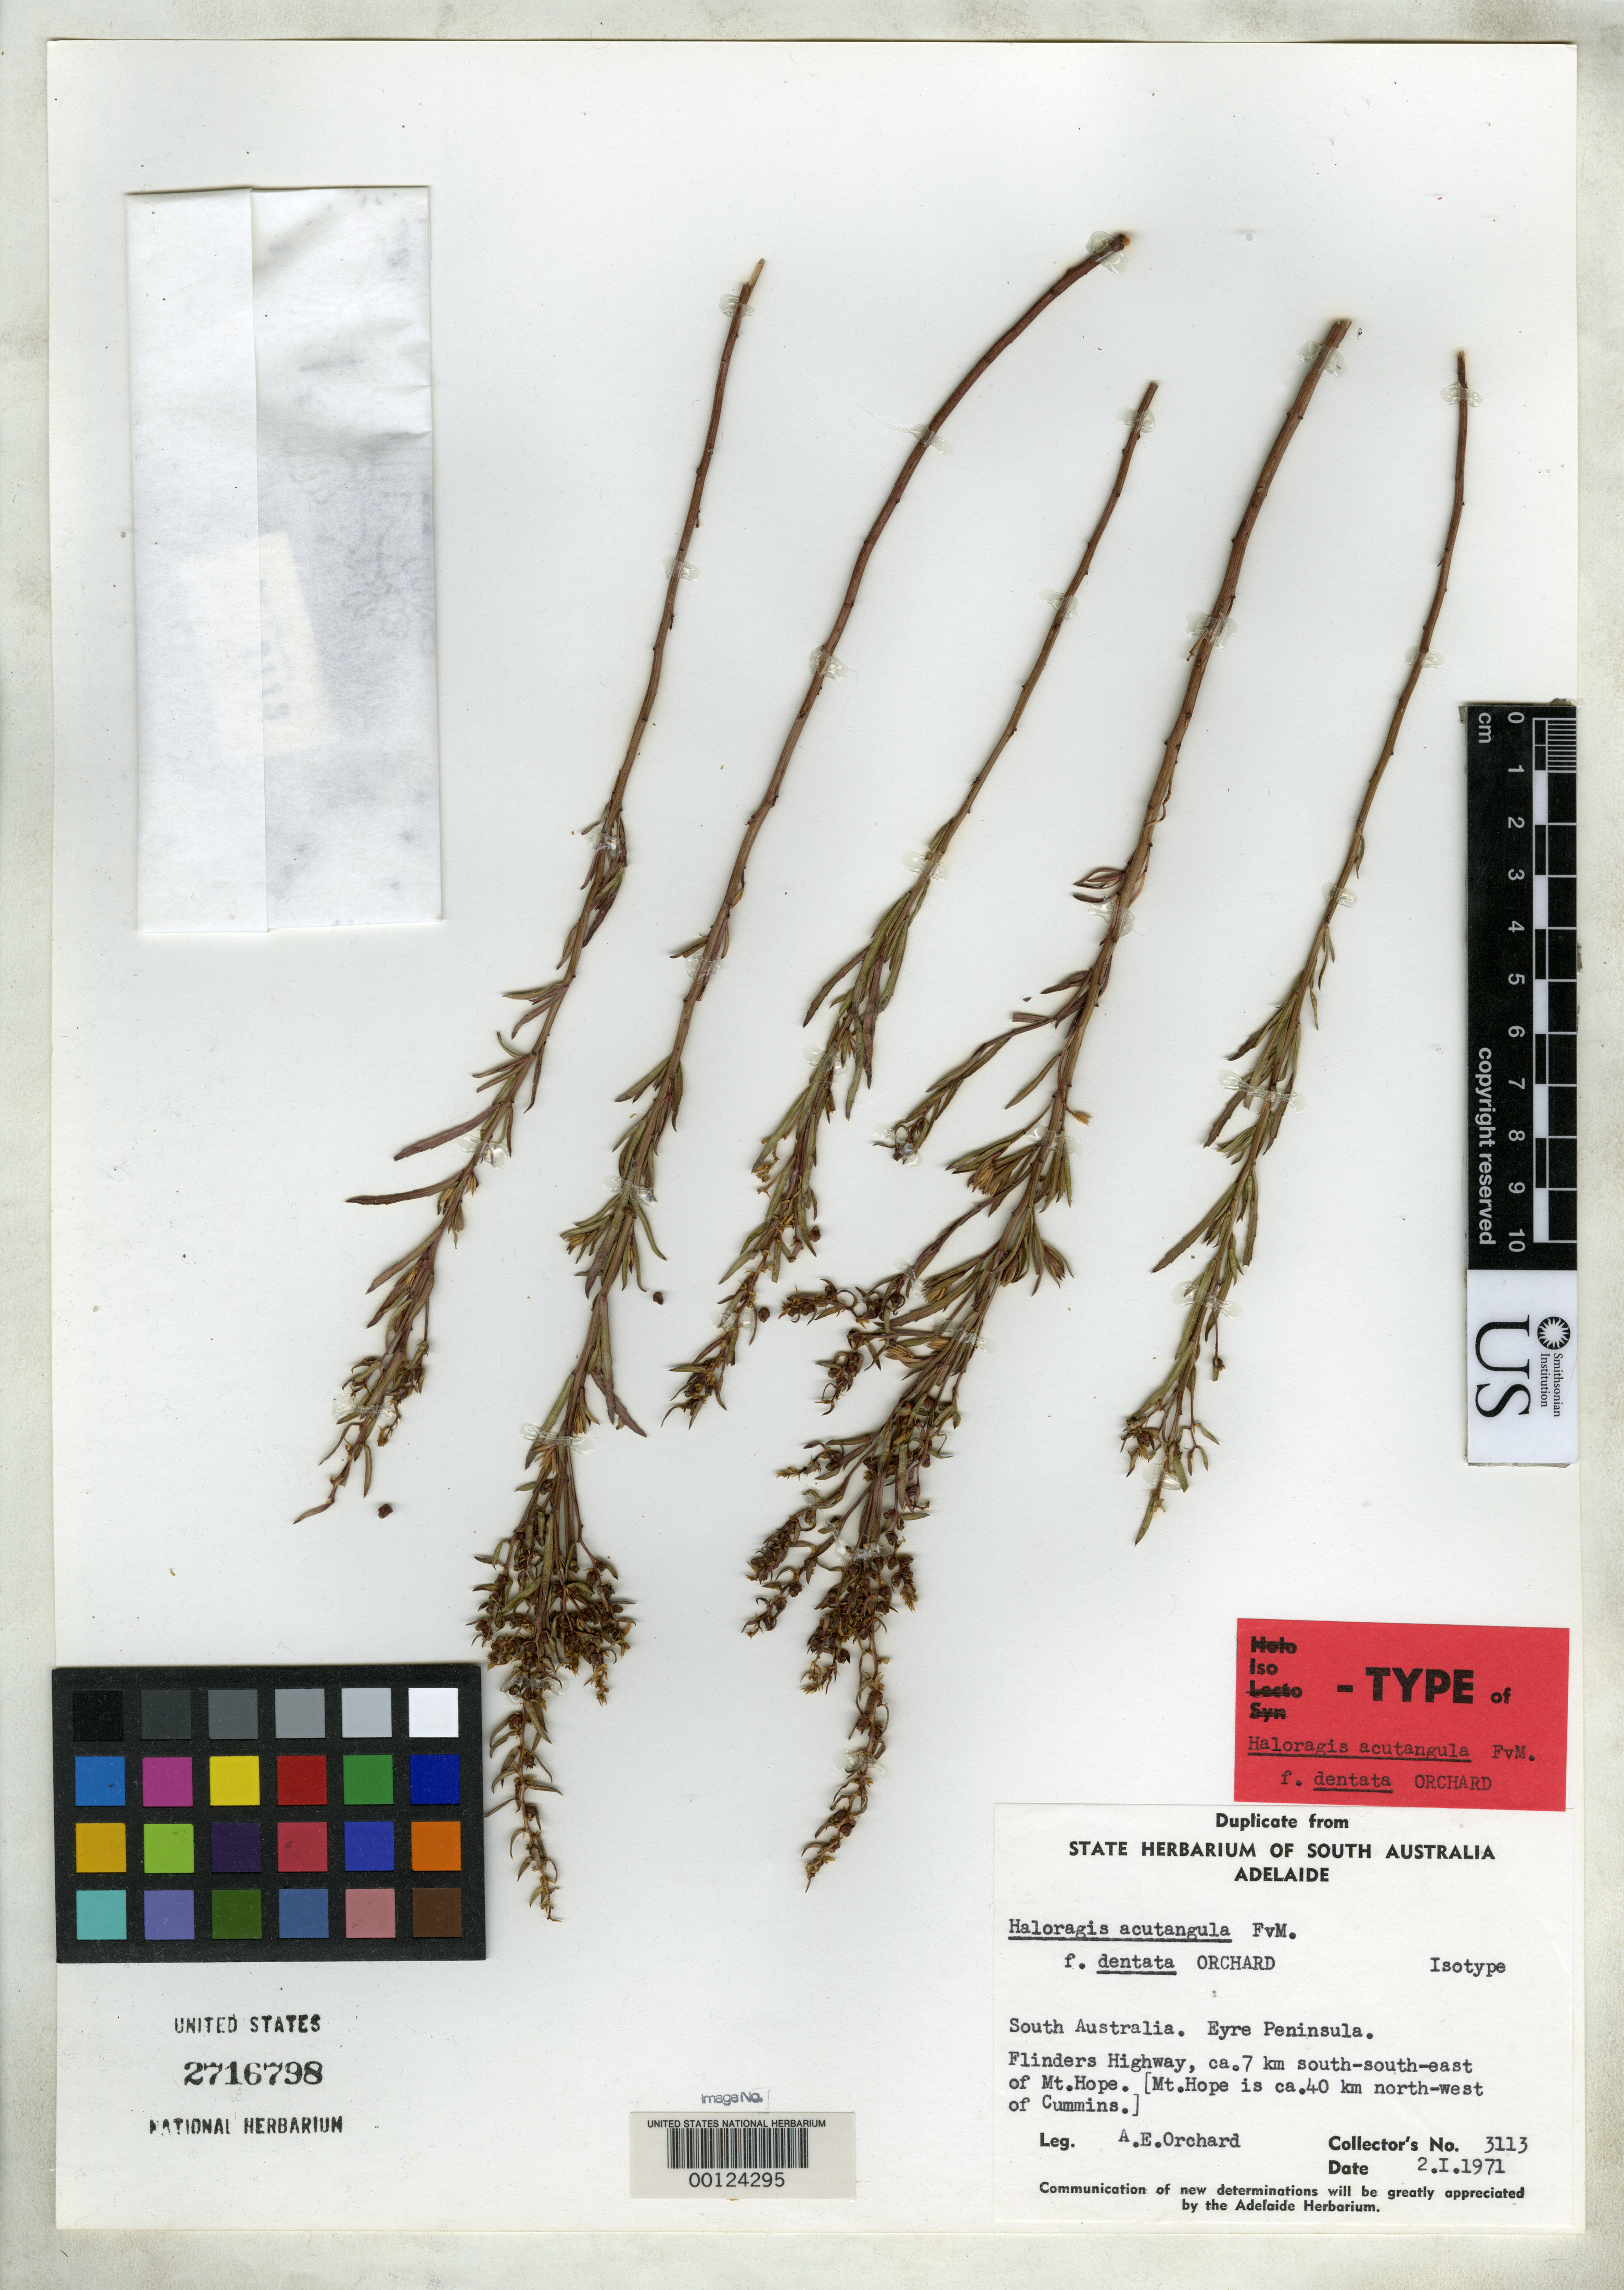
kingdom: Plantae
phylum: Tracheophyta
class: Magnoliopsida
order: Saxifragales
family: Haloragaceae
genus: Haloragis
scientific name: Haloragis acutangula f. dentata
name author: Orchard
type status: Isotype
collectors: A. E. Orchard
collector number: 3113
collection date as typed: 02 Jan 1971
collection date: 1971-01-02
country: Australia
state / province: South Australia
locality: Flinders highway ca. 7 km. SSE of Mt. Hope (Mt. Hope is ca. 40 km. NE of Cummins). Eyre Peninsula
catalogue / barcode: US 2716798